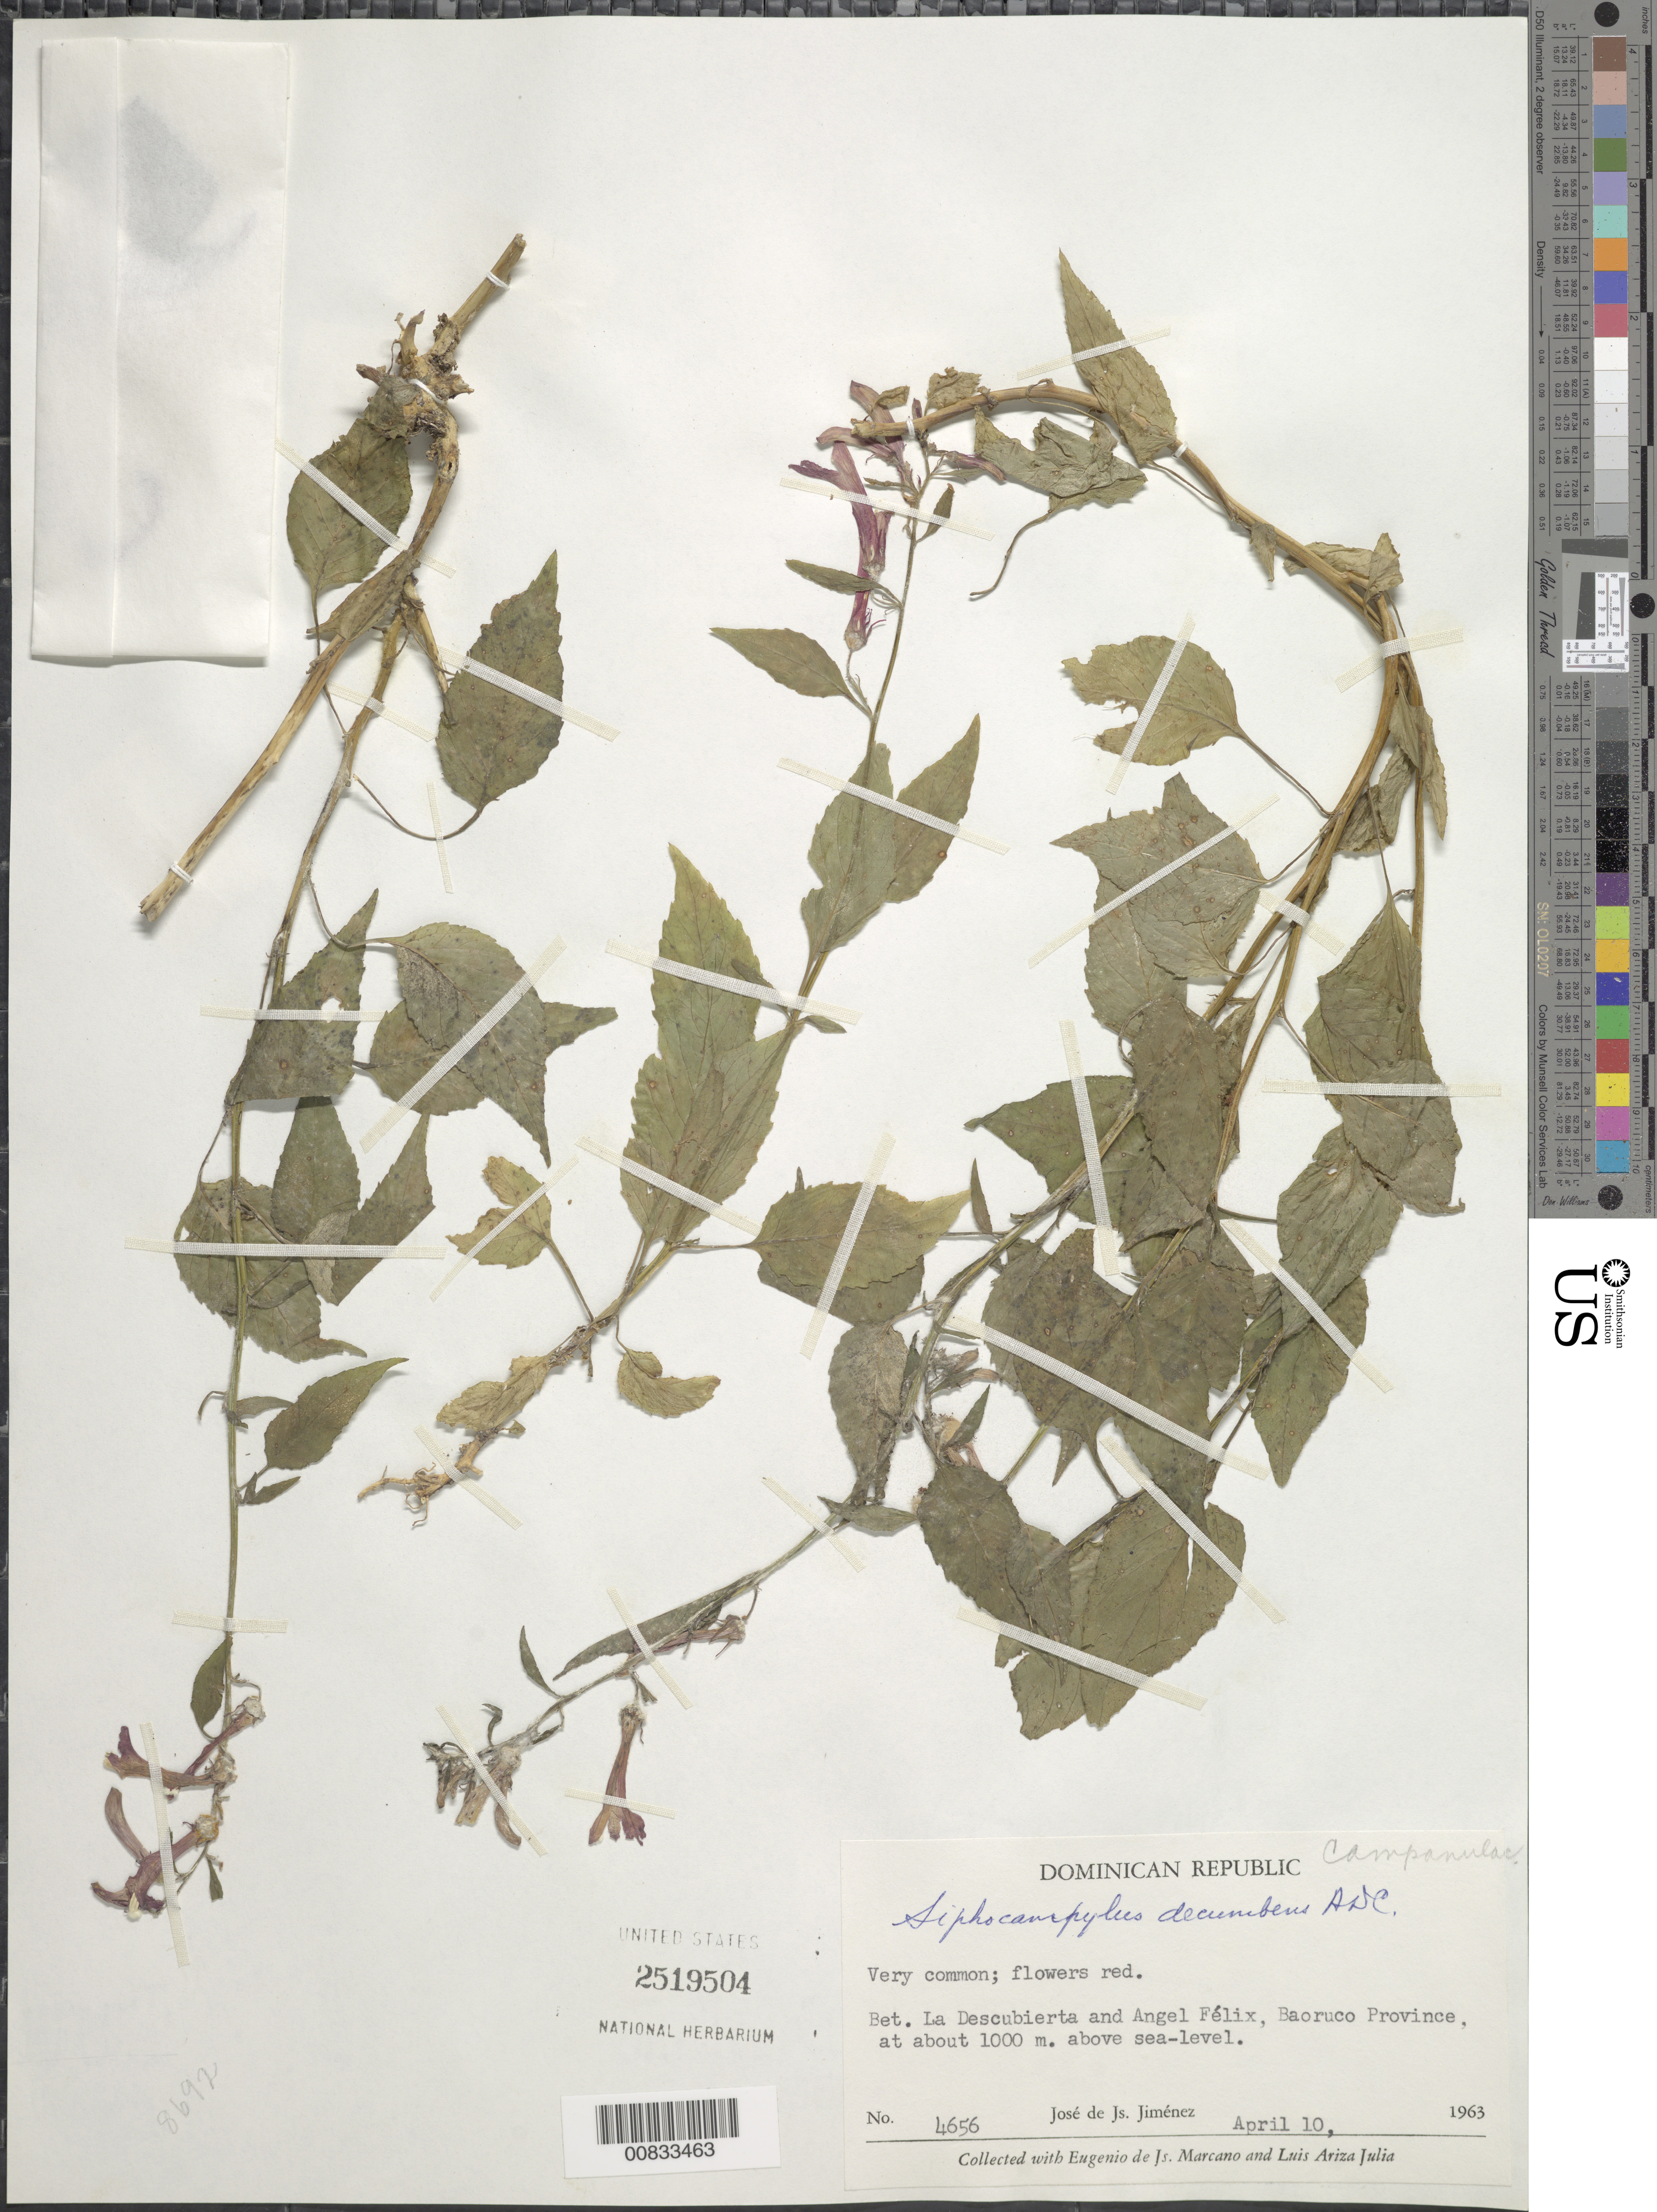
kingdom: Plantae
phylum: Tracheophyta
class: Magnoliopsida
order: Asterales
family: Campanulaceae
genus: Siphocampylus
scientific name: Siphocampylus decumbens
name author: (Rich.) Juss.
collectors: J. J. Jiménez Almonte, E. J. Marcano F. & L. Ariza-Julia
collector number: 4656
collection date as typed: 10 Apr 1963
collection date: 1963-04-10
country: Dominican Republic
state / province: Baoruco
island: Hispaniola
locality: Between La Descubierta and Angel Félix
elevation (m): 1000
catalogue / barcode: US 2519504